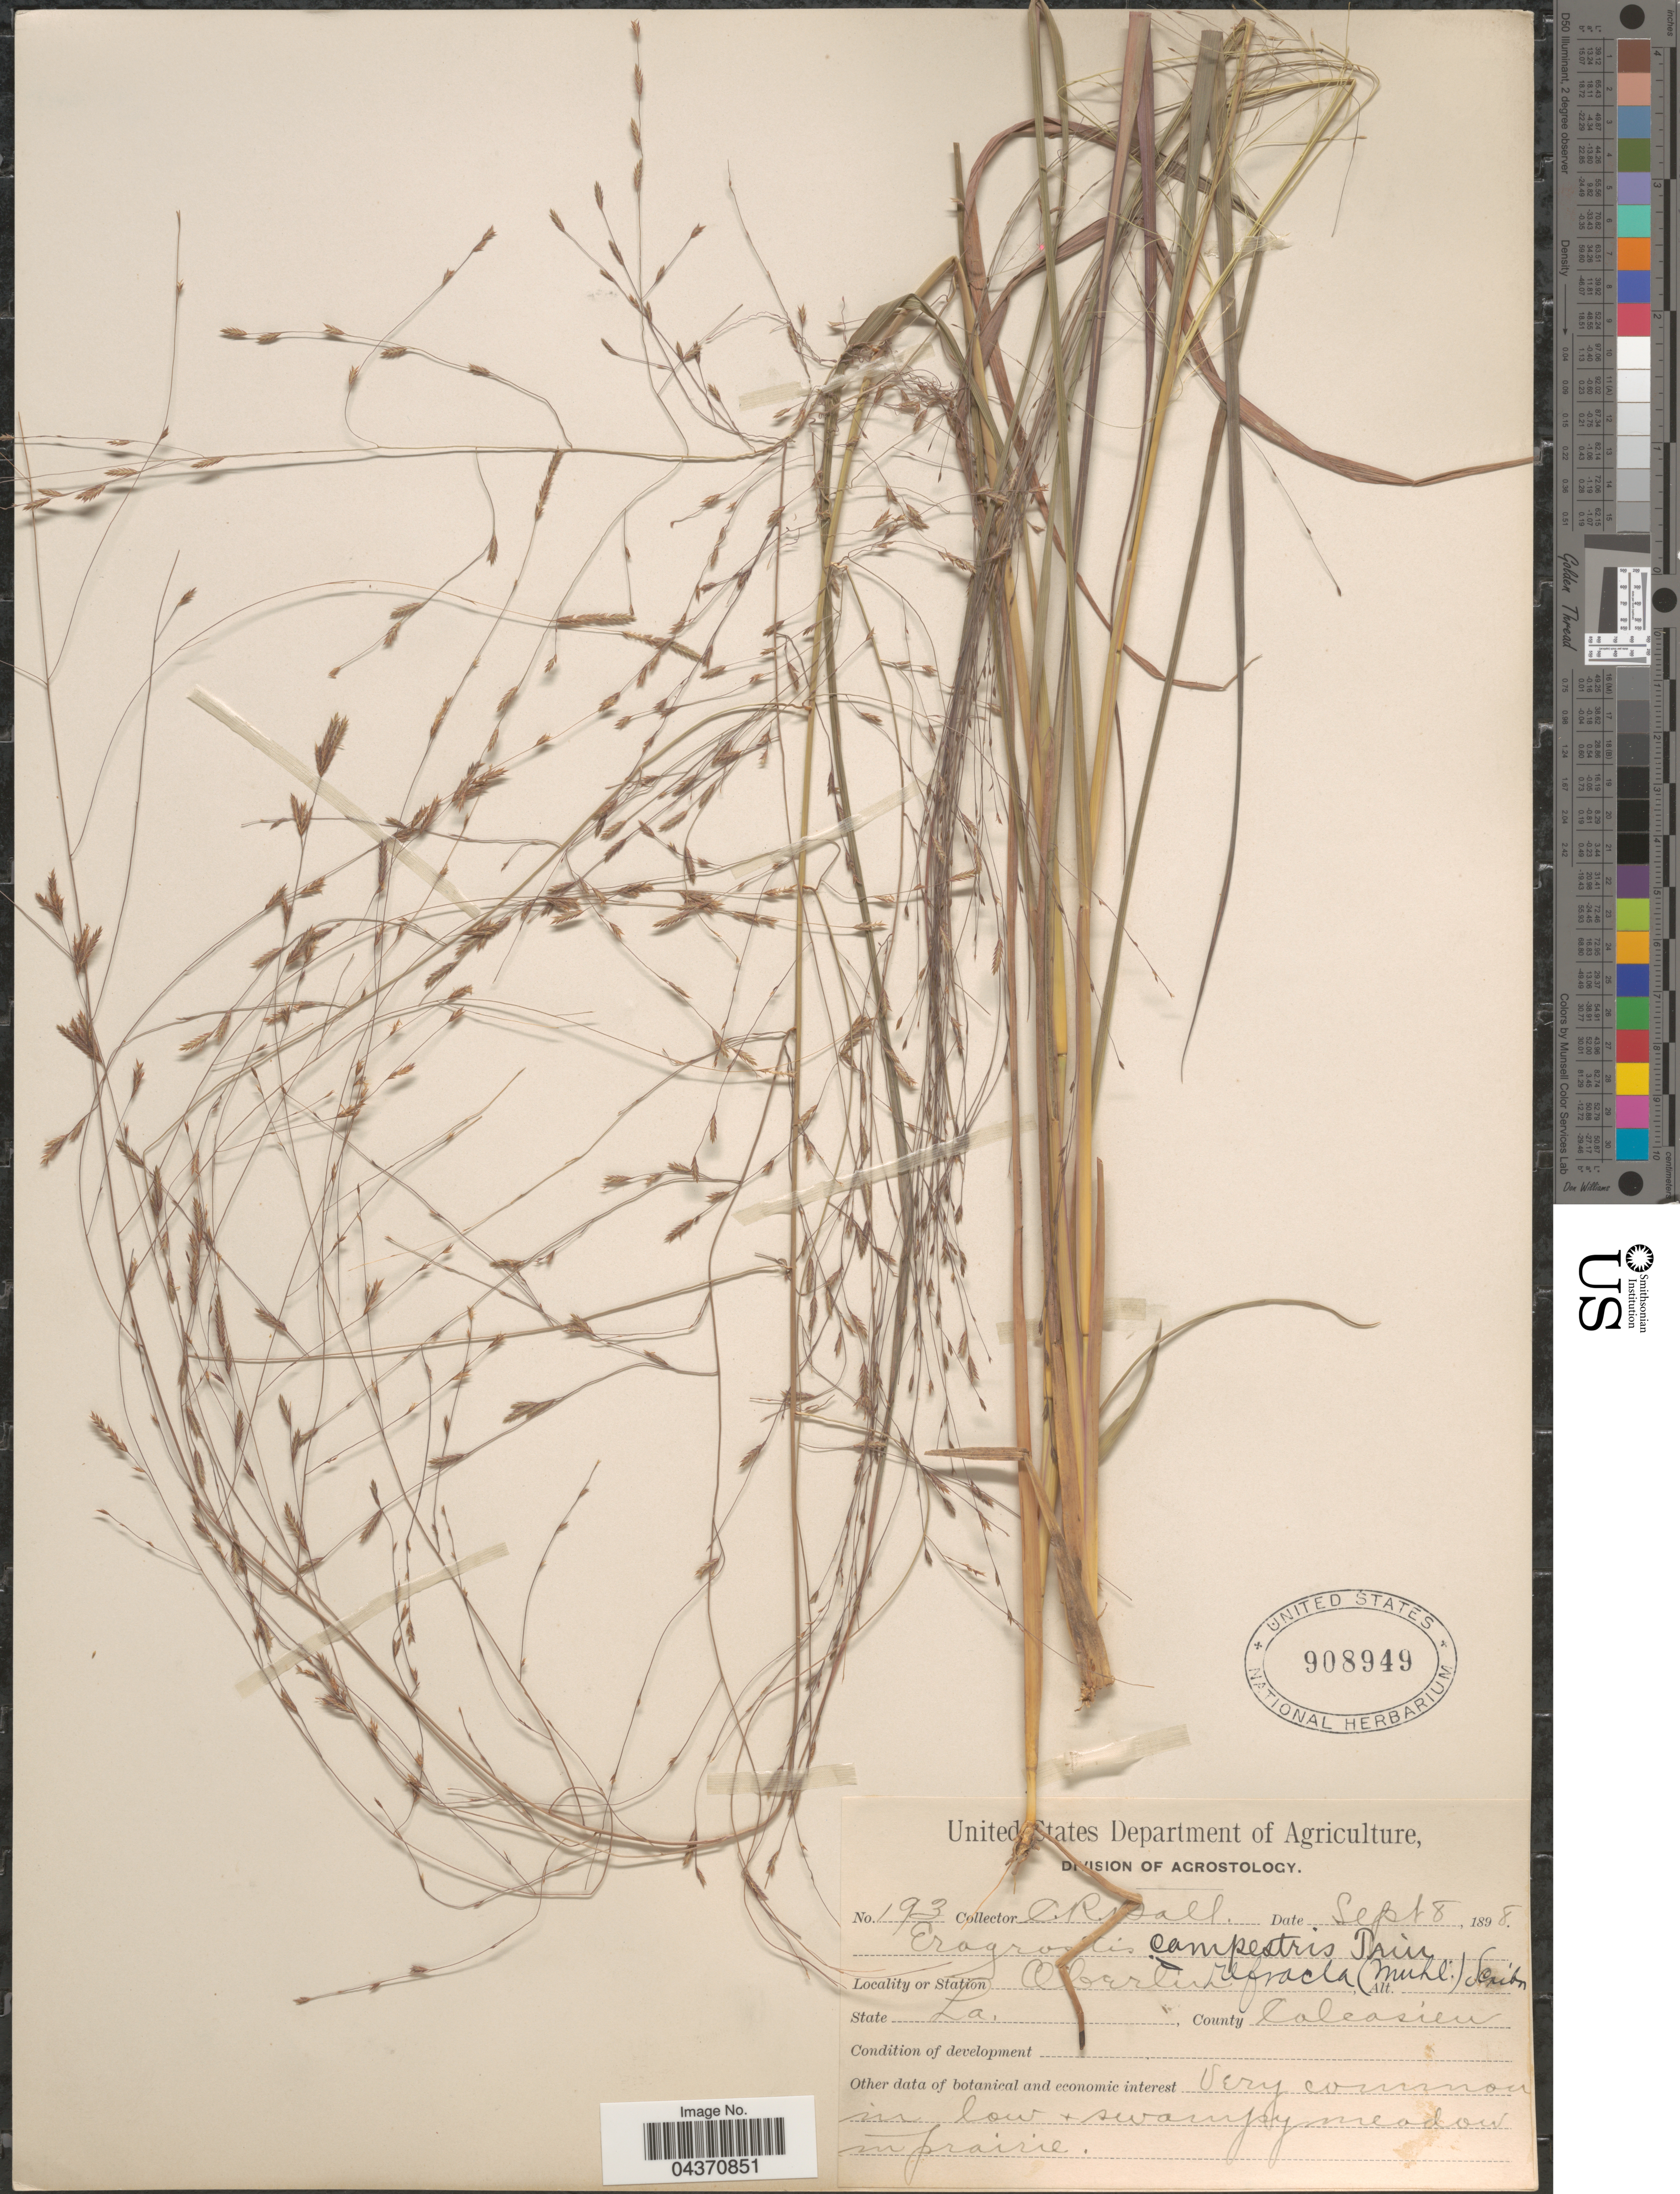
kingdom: Plantae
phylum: Tracheophyta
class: Liliopsida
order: Poales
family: Poaceae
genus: Eragrostis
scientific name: Eragrostis refracta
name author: (Muhl.) Scribn.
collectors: C. R. Ball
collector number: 193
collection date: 1898-09-08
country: United States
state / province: Louisiana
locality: Station Oberlin. County Calcasieu.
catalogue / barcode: US 908949